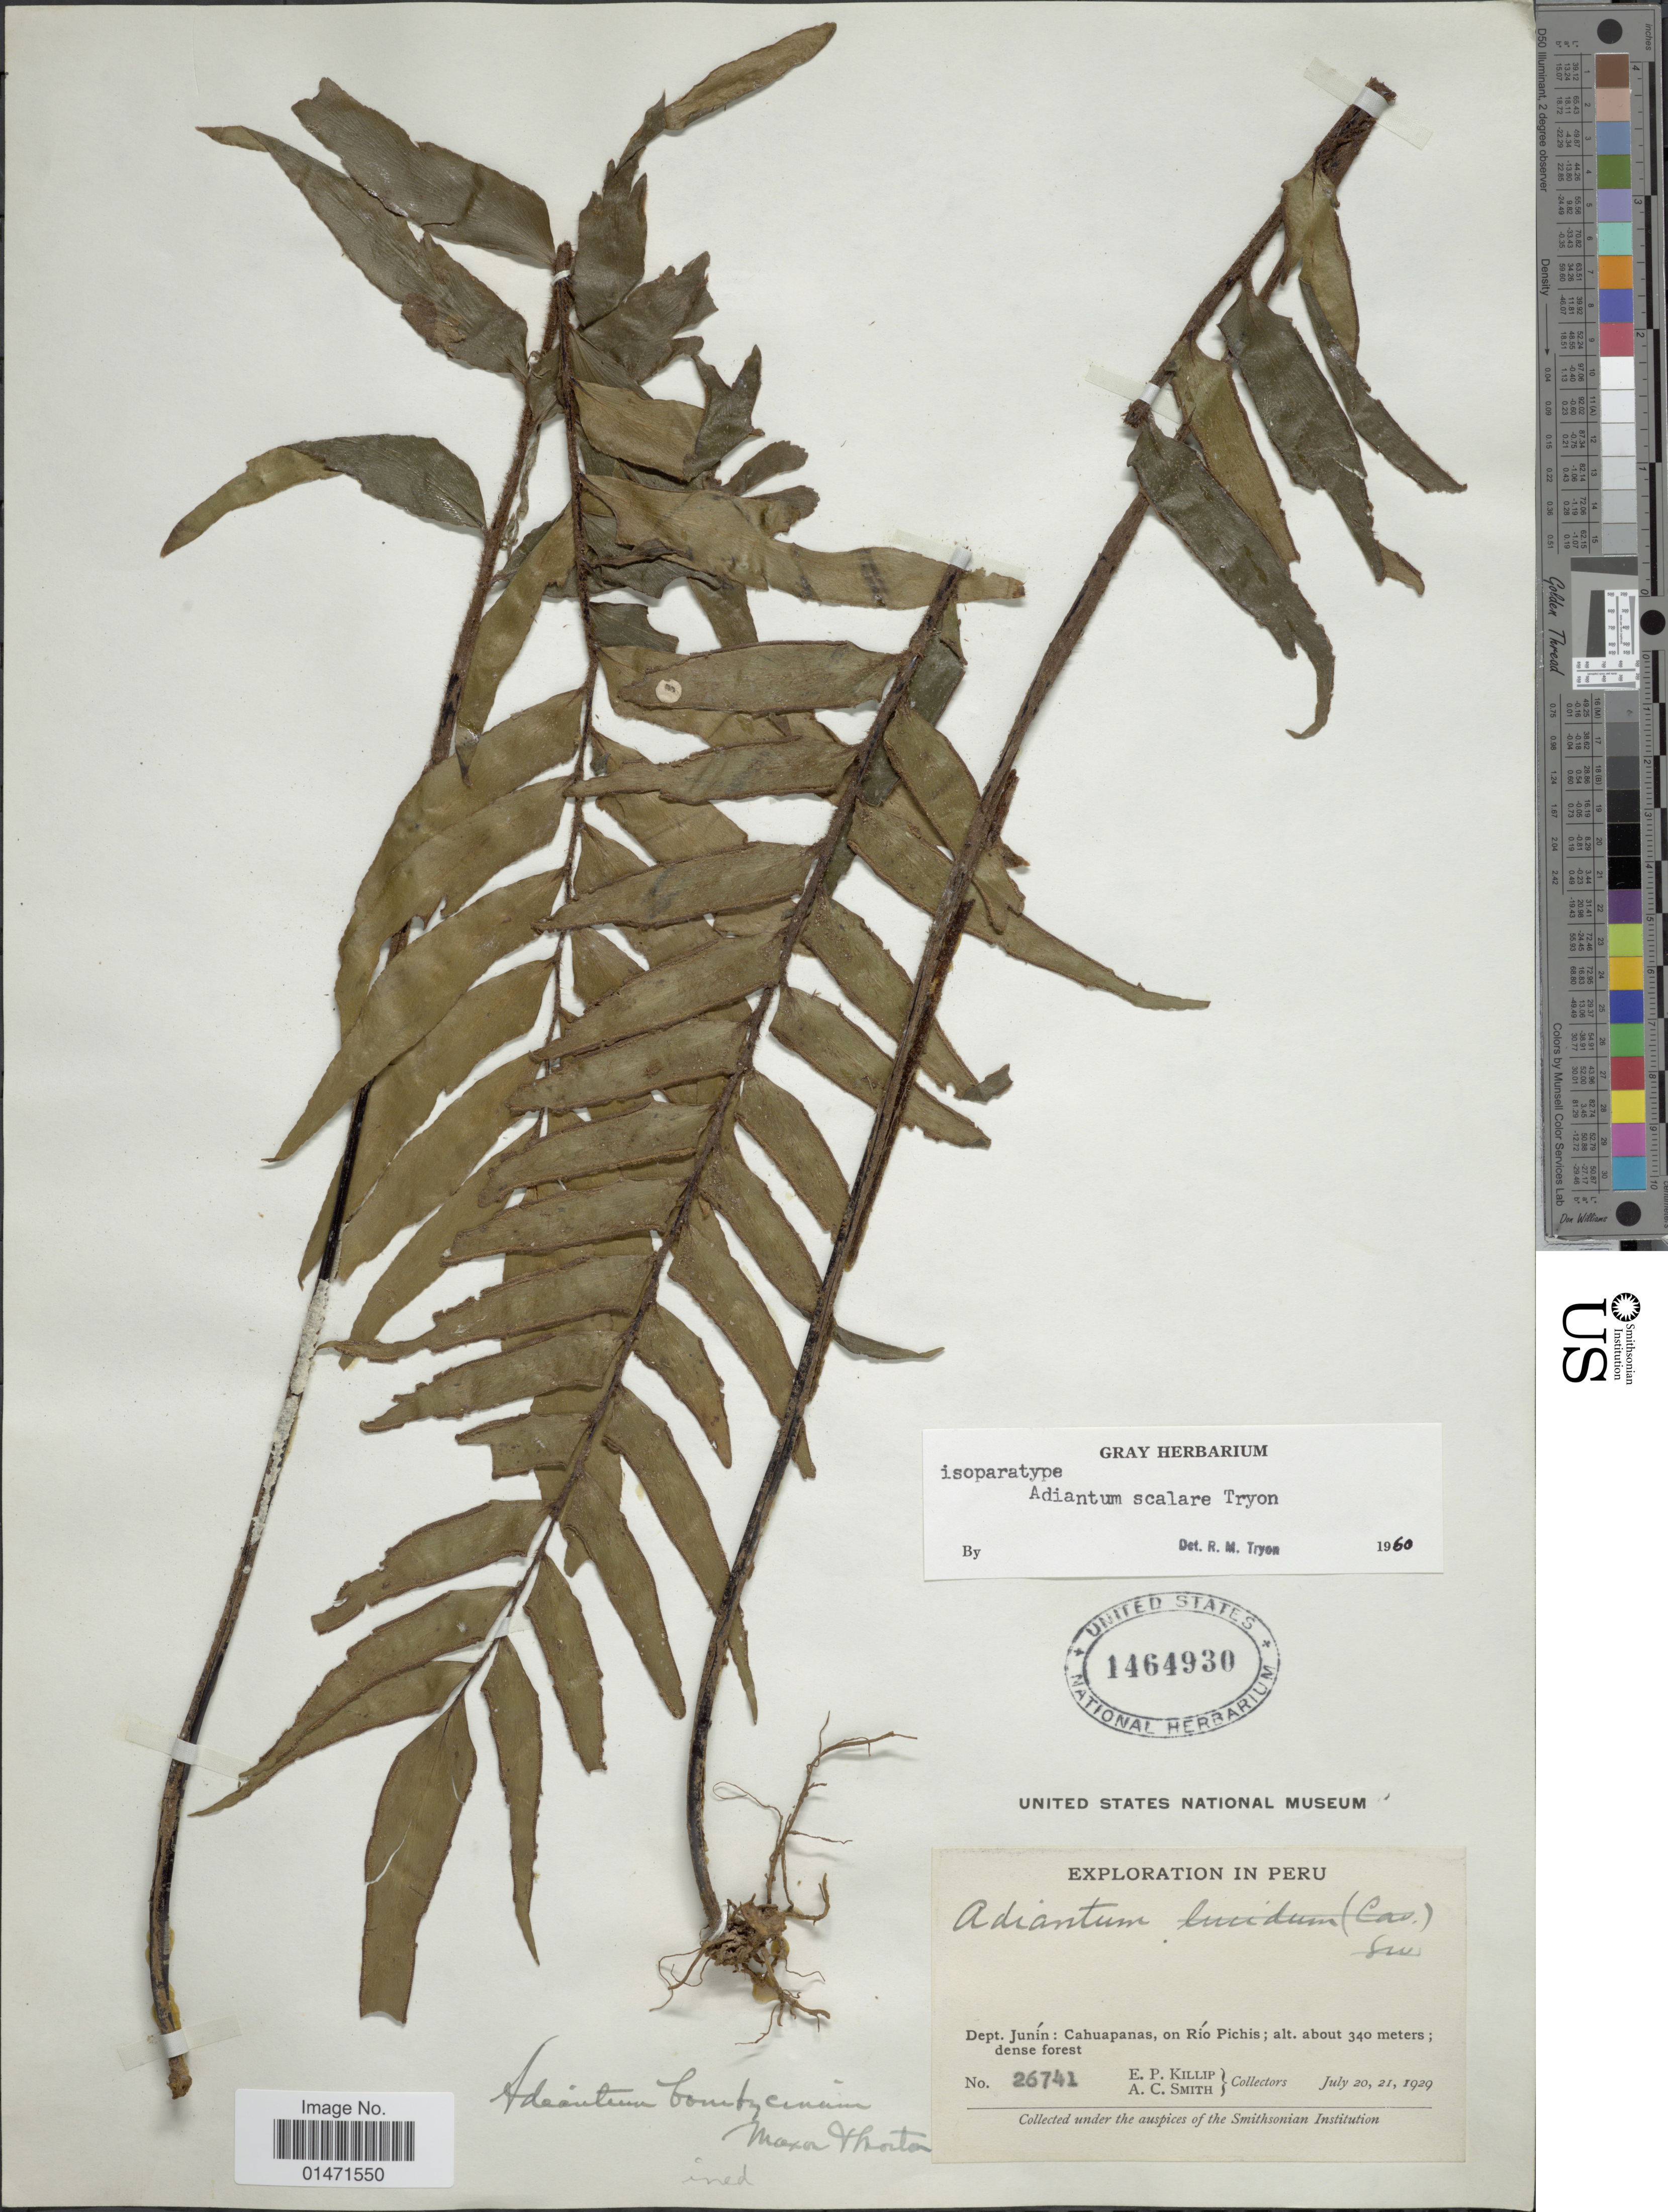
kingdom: Plantae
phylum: Tracheophyta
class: Polypodiopsida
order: Polypodiales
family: Pteridaceae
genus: Adiantum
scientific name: Adiantum scalare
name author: R.M. Tryon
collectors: E. P. Killip & A. C. Smith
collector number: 26741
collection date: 1929-07-20/1929-07-21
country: Peru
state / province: Junín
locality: Cahuapanas, on Río Pichis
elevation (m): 340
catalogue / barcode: US 1464930